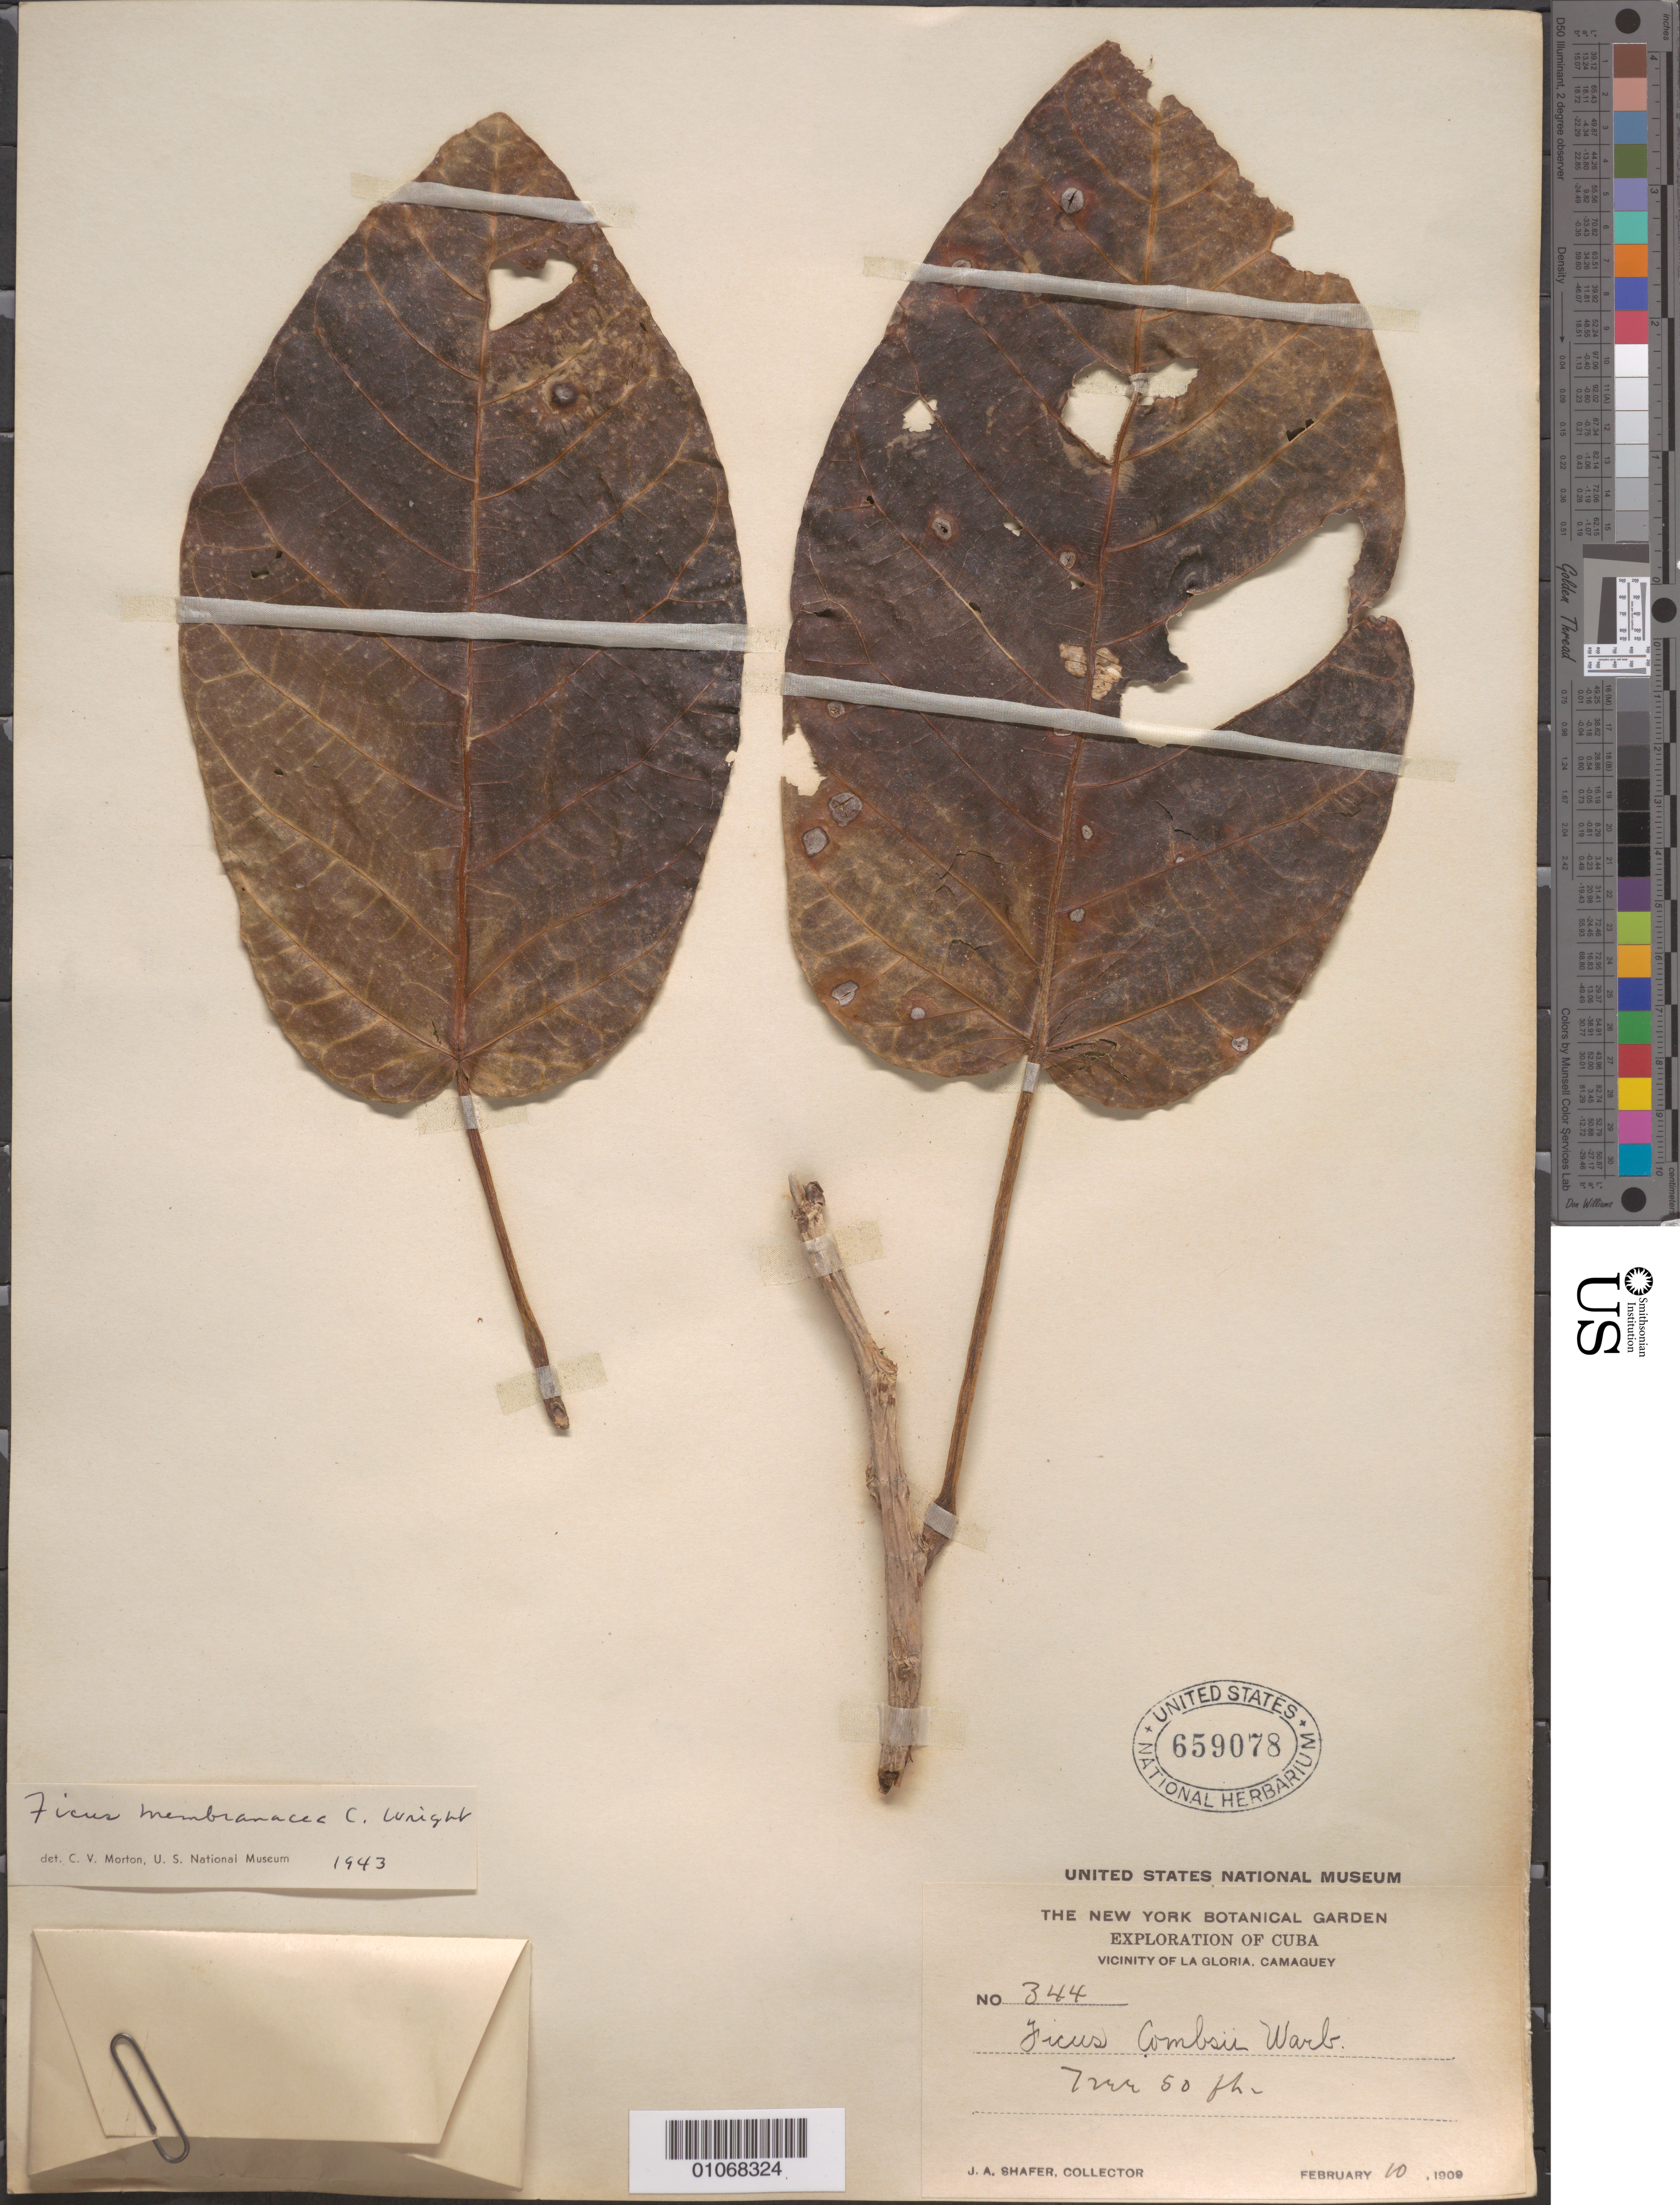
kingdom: Plantae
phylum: Tracheophyta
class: Magnoliopsida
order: Rosales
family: Moraceae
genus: Ficus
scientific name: Ficus membranacea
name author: C. Wright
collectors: J. A. Shafer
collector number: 344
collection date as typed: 10 Feb 1909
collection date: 1909-02-10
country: Cuba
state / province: Camagüey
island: Cuba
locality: Vicinity of La Gloria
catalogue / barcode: US 659078